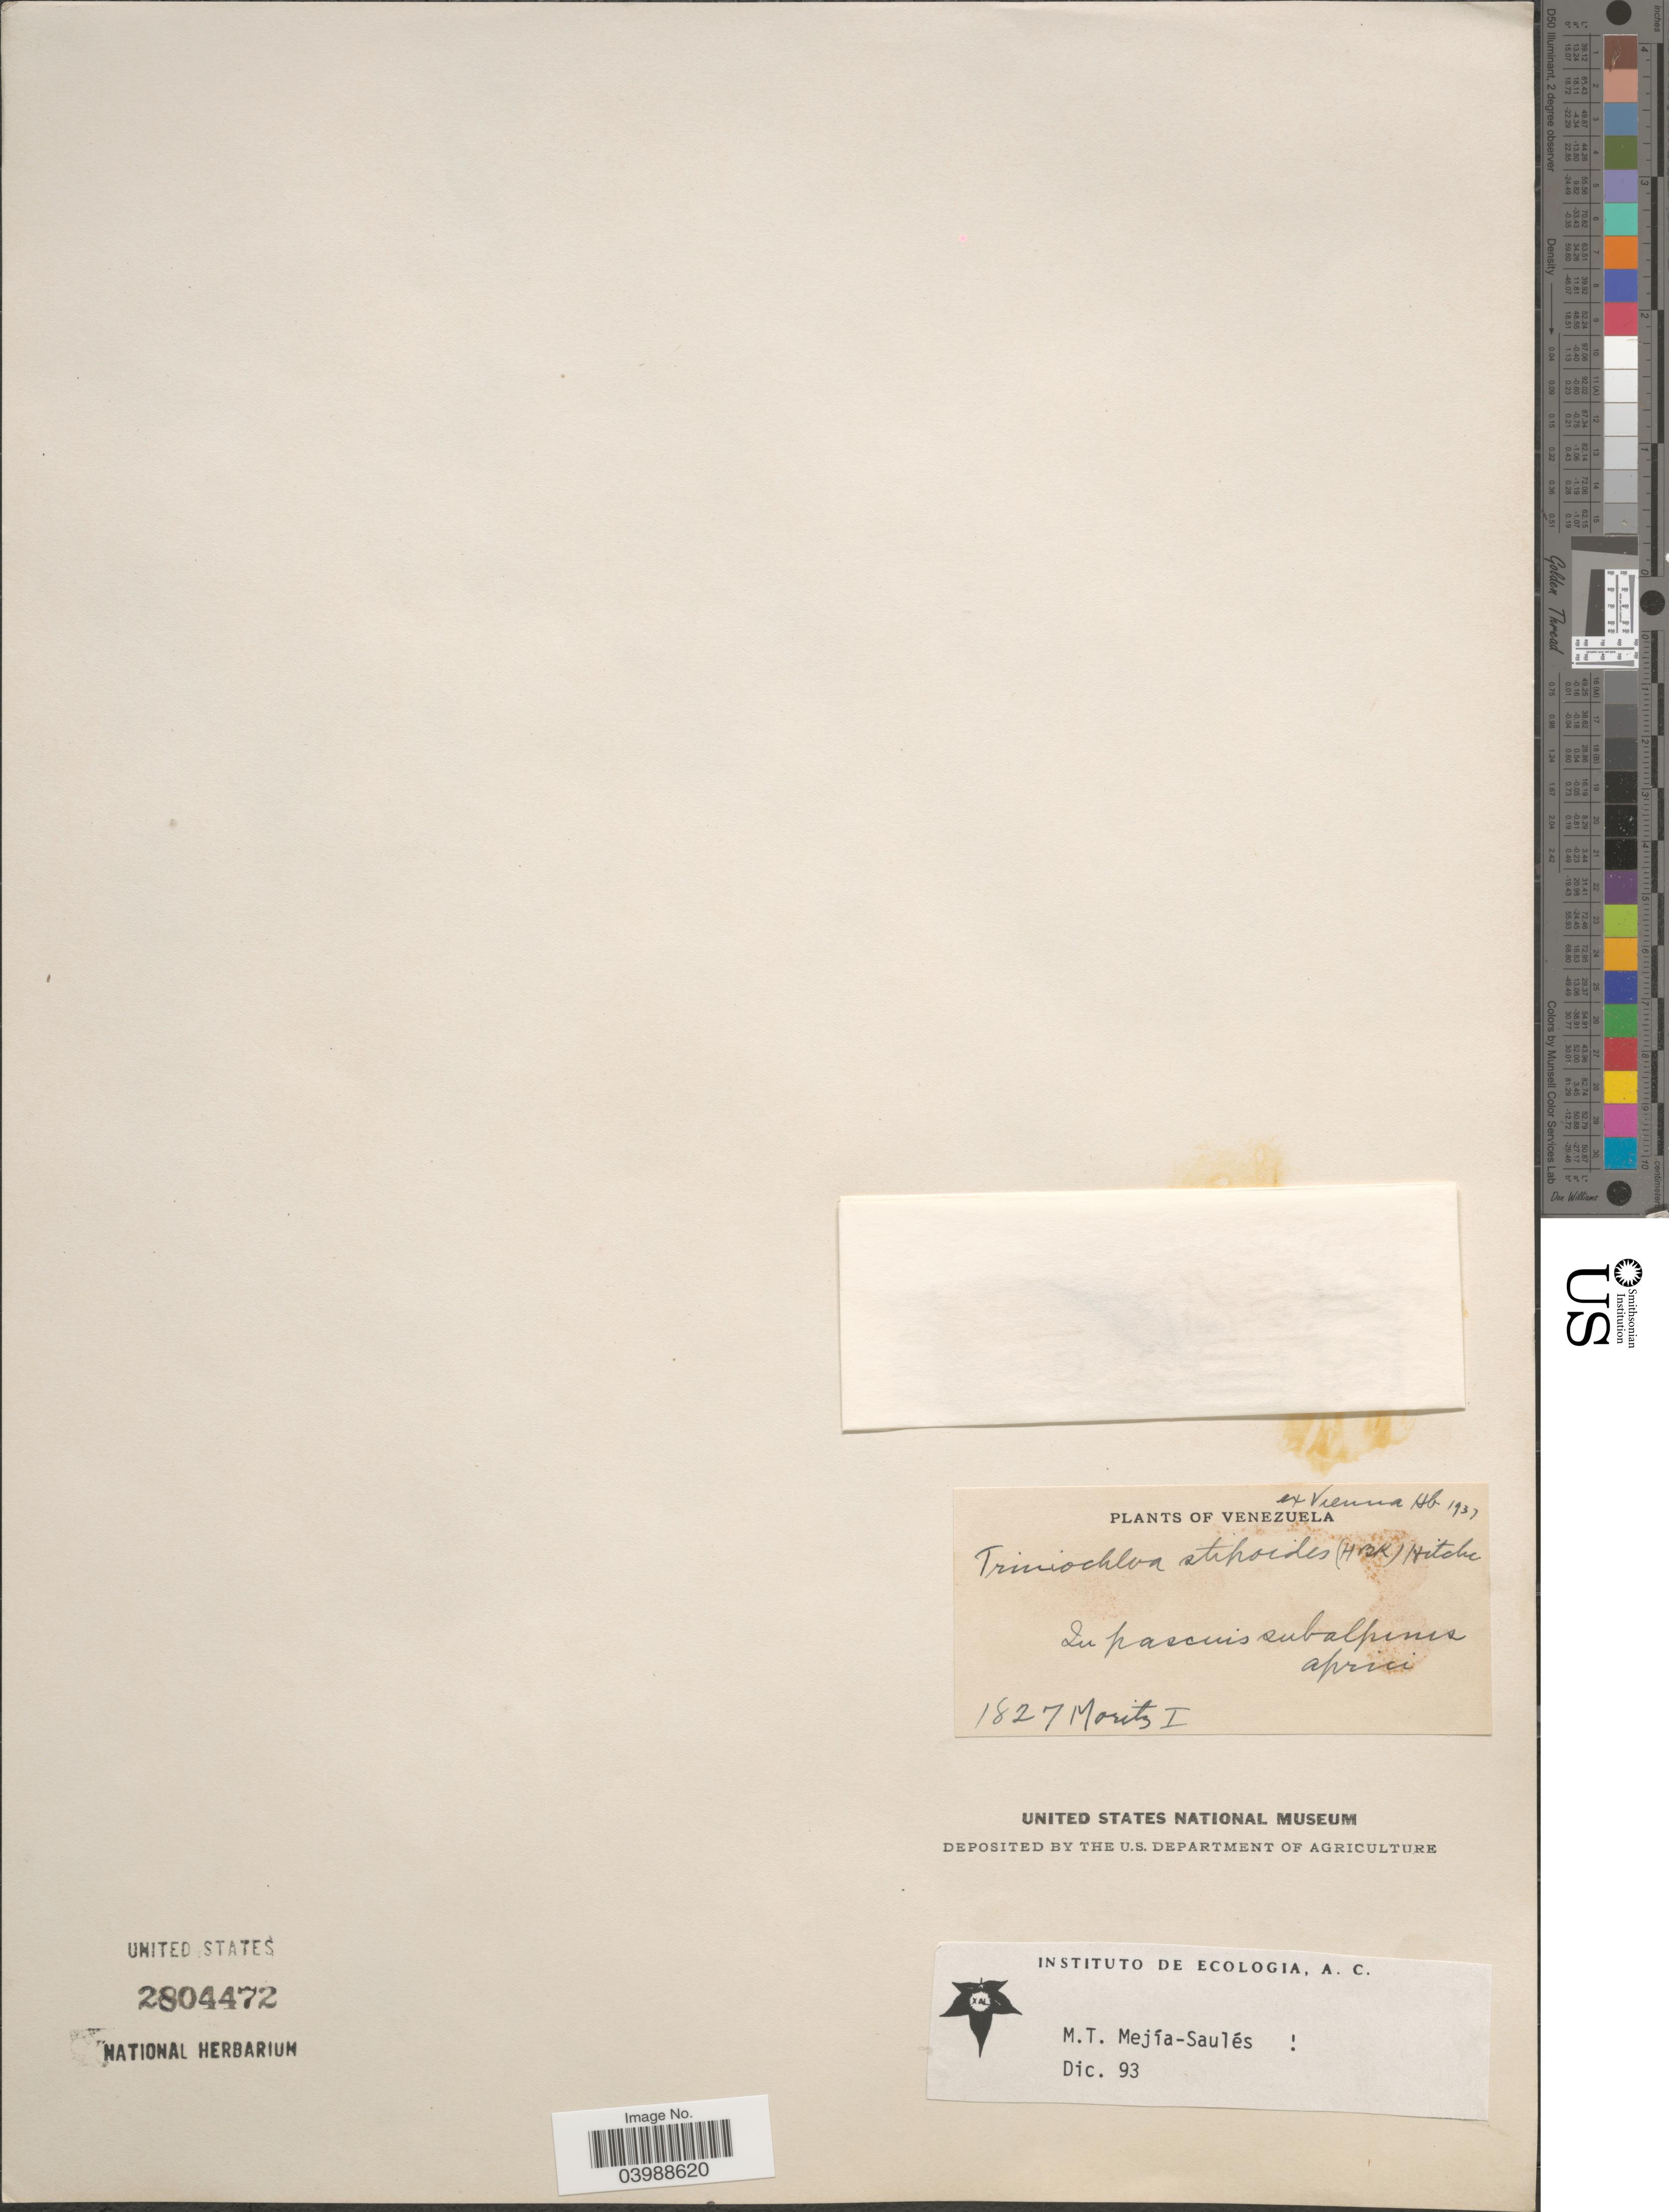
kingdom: Plantae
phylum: Tracheophyta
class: Liliopsida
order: Poales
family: Poaceae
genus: Triniochloa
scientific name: Triniochloa stipoides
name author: (Kunth) Hitchc.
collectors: Moritz, --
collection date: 1827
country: Venezuela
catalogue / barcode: US 2804472